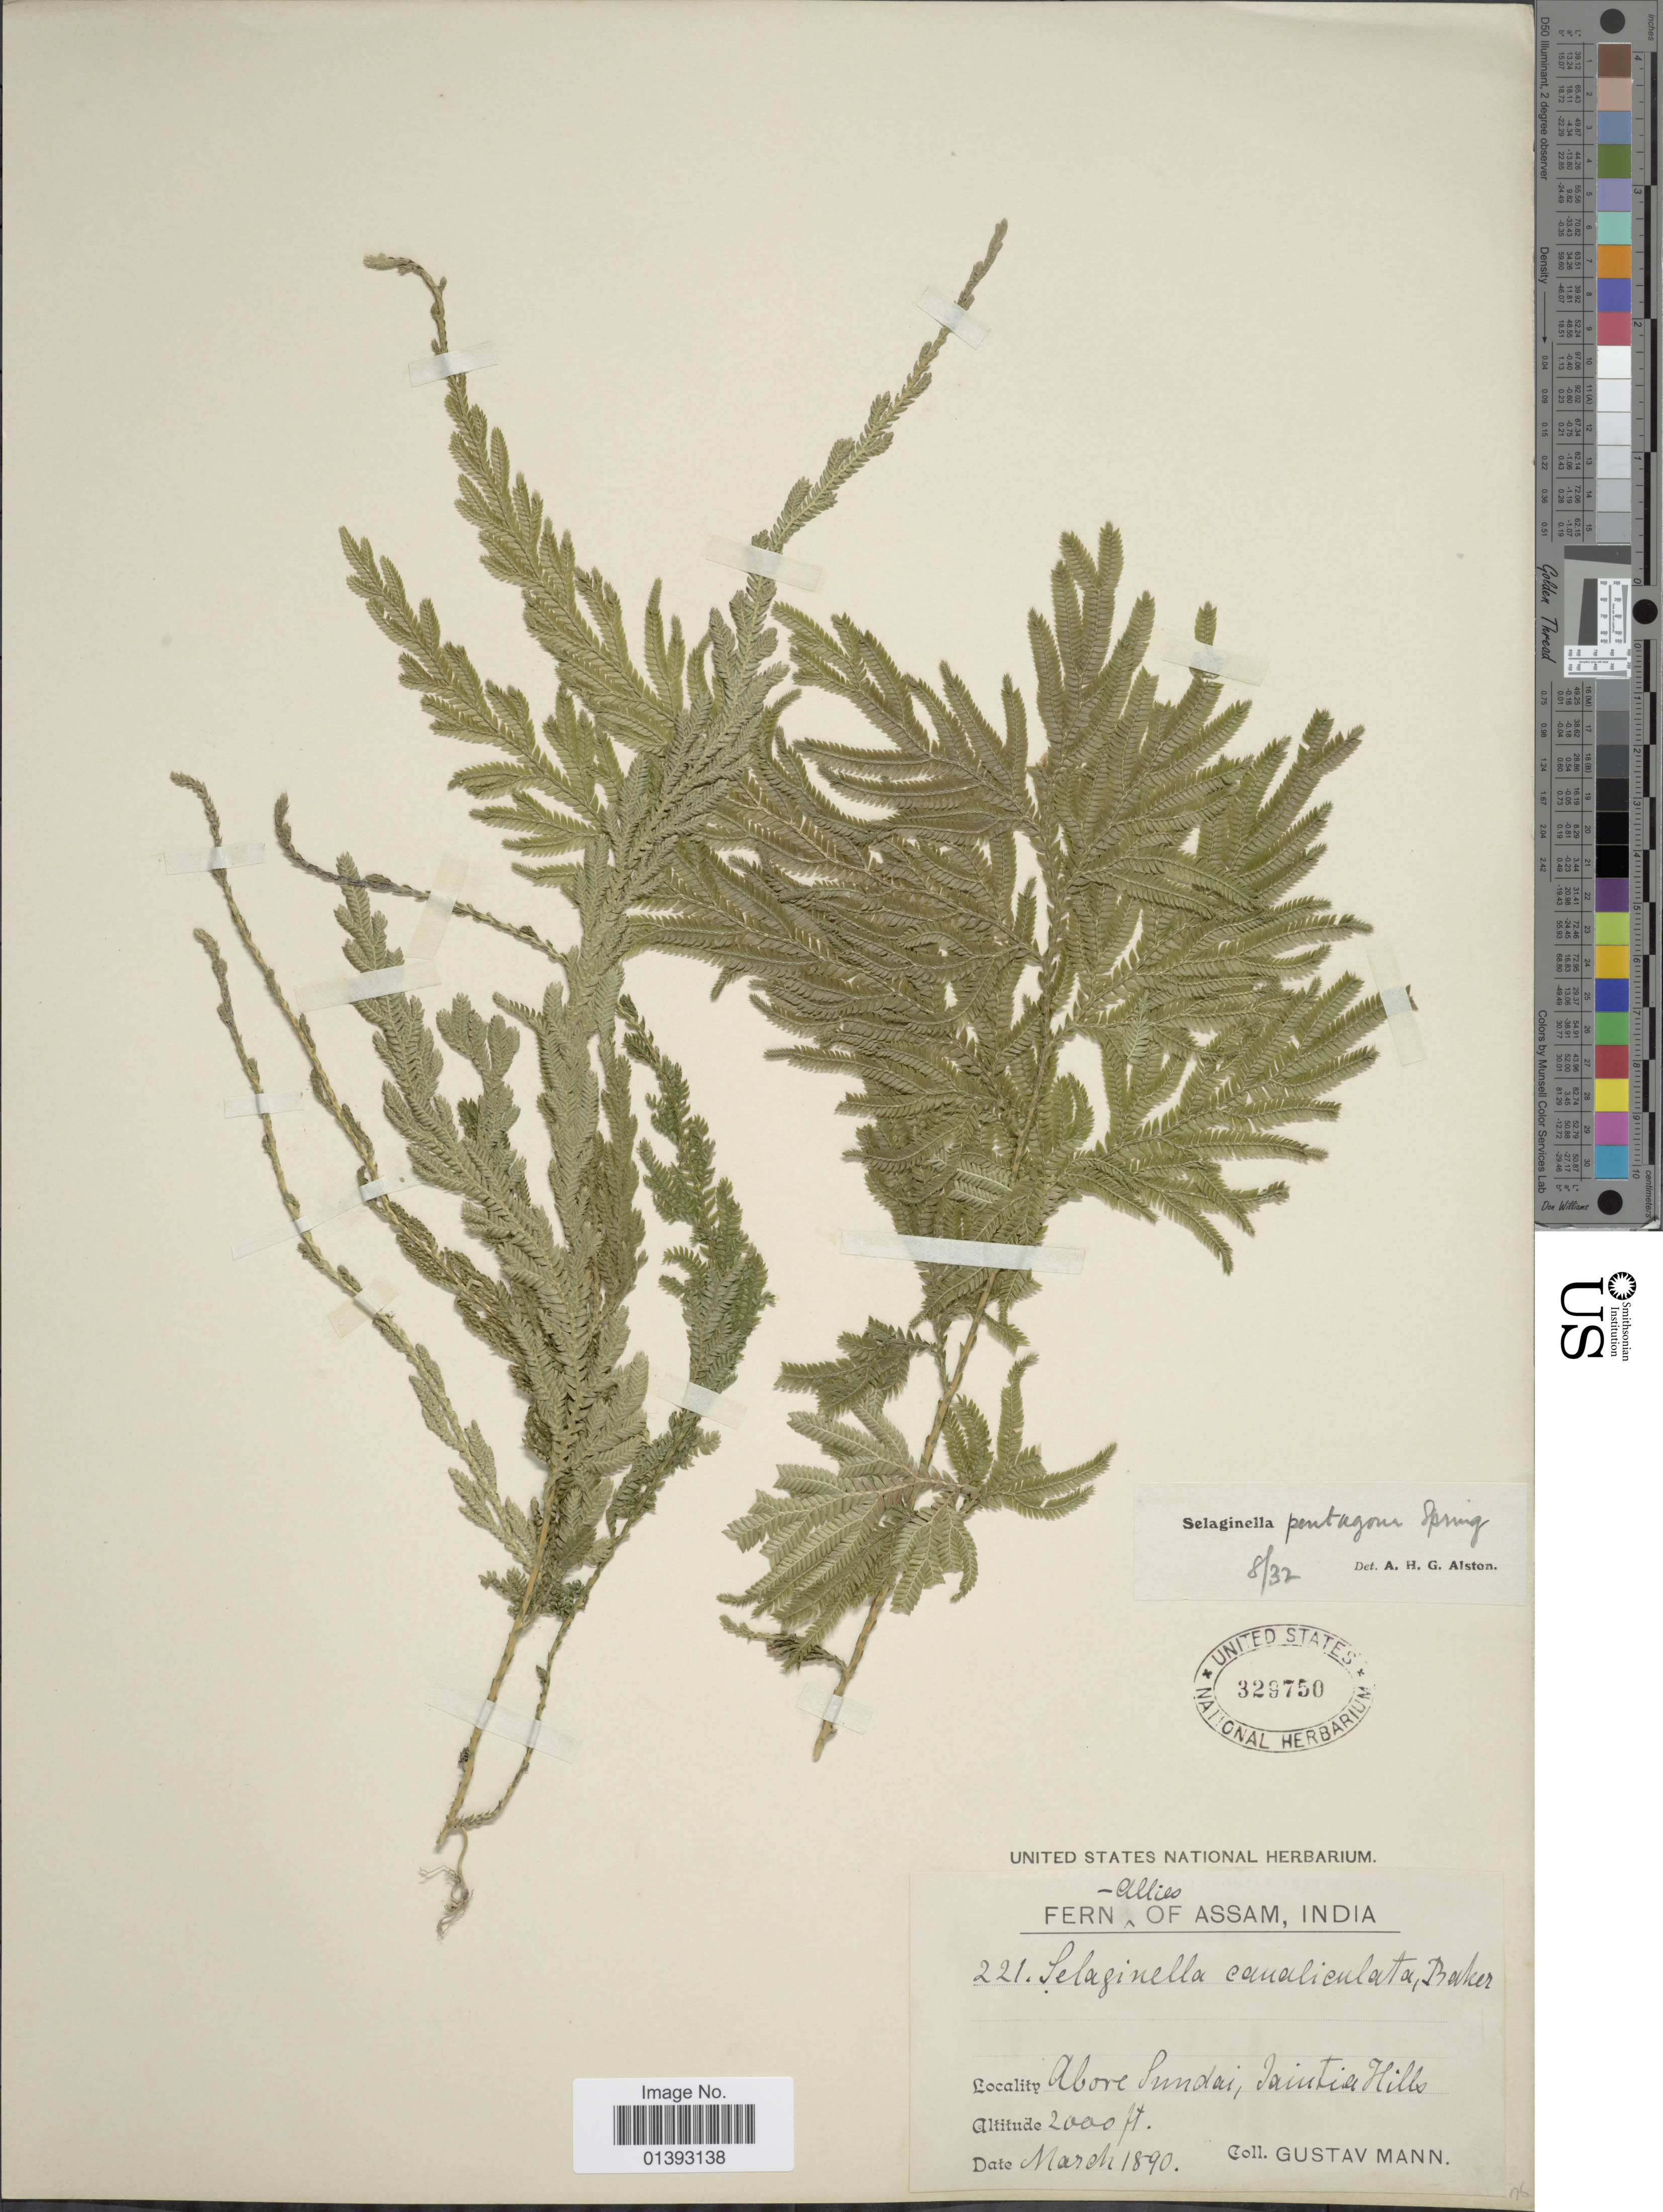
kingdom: Plantae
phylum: Tracheophyta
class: Lycopodiopsida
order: Selaginellales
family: Selaginellaceae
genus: Selaginella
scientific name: Selaginella pentagona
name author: Spring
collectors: G. Mann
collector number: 221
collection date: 1890-03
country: India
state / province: Assam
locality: Above Sundai, Jaintia Hills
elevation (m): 610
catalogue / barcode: US 329750